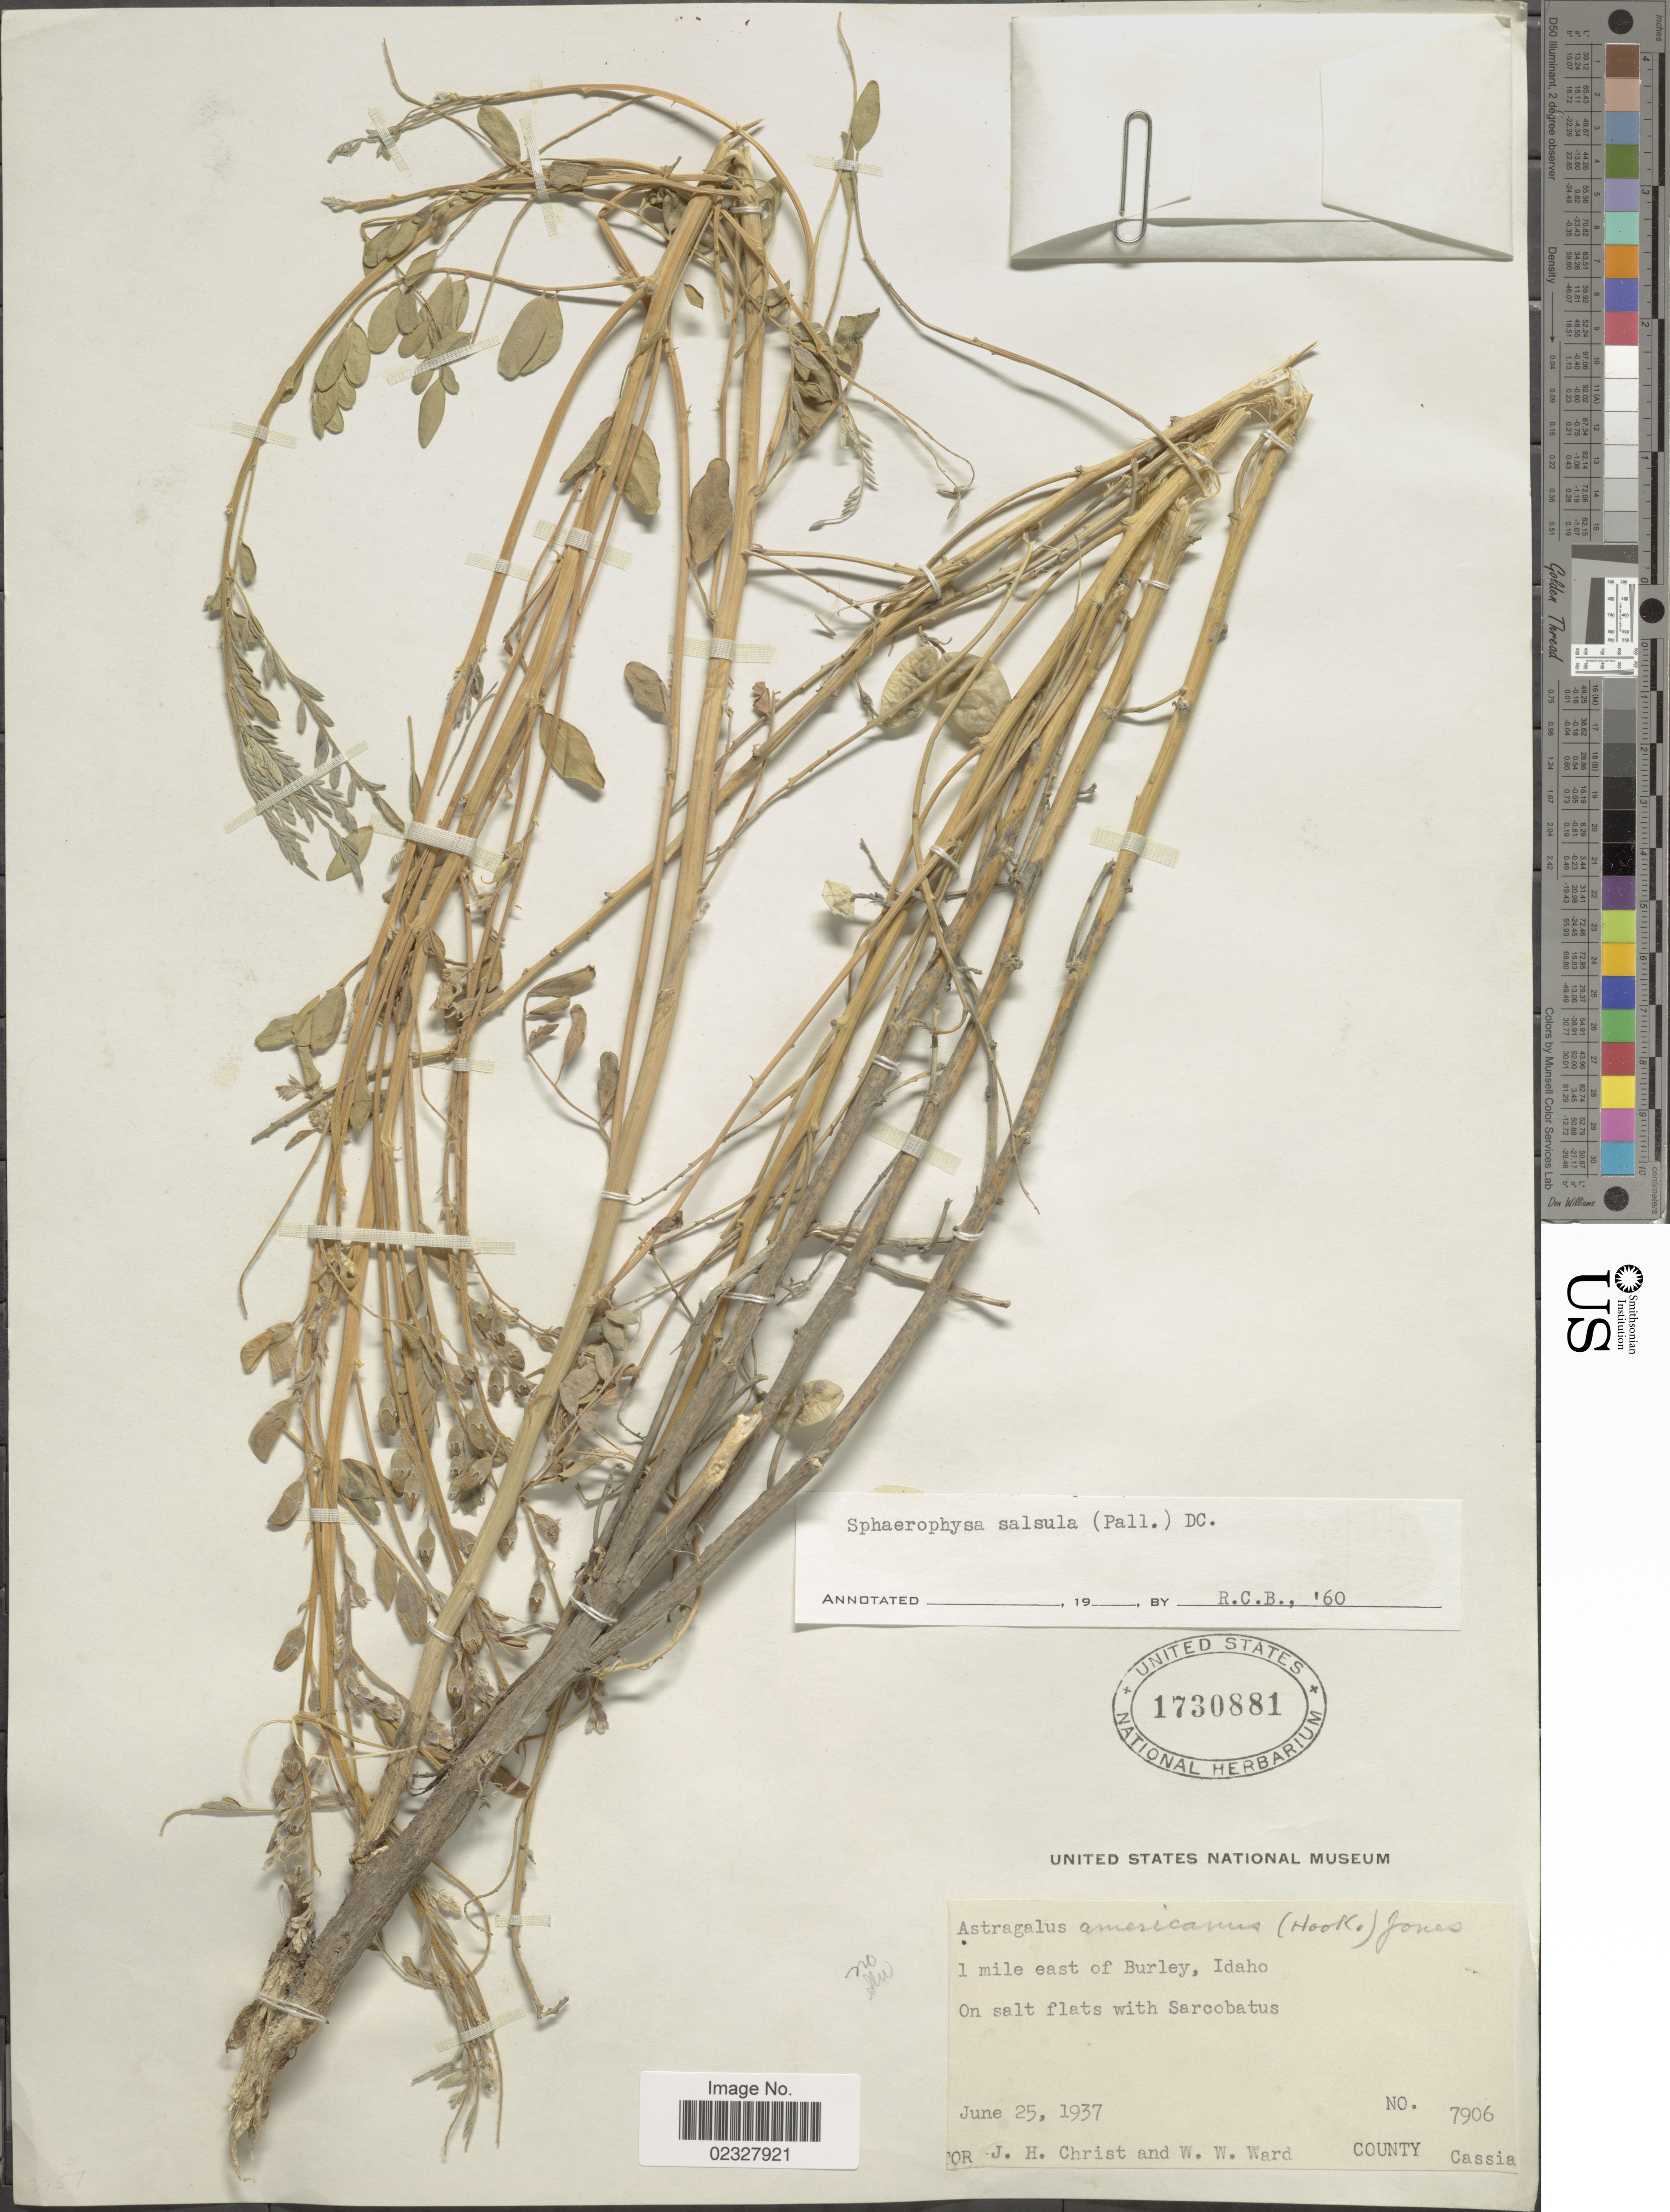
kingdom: Plantae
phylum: Tracheophyta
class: Magnoliopsida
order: Fabales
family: Fabaceae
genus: Sphaerophysa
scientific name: Sphaerophysa salsula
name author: (Pall.) DC.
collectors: J. H. Christ & W. Ward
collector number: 7906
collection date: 1937-06-25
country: United States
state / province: Idaho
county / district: Cassia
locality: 1 mile east of Burley,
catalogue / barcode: US 1730881